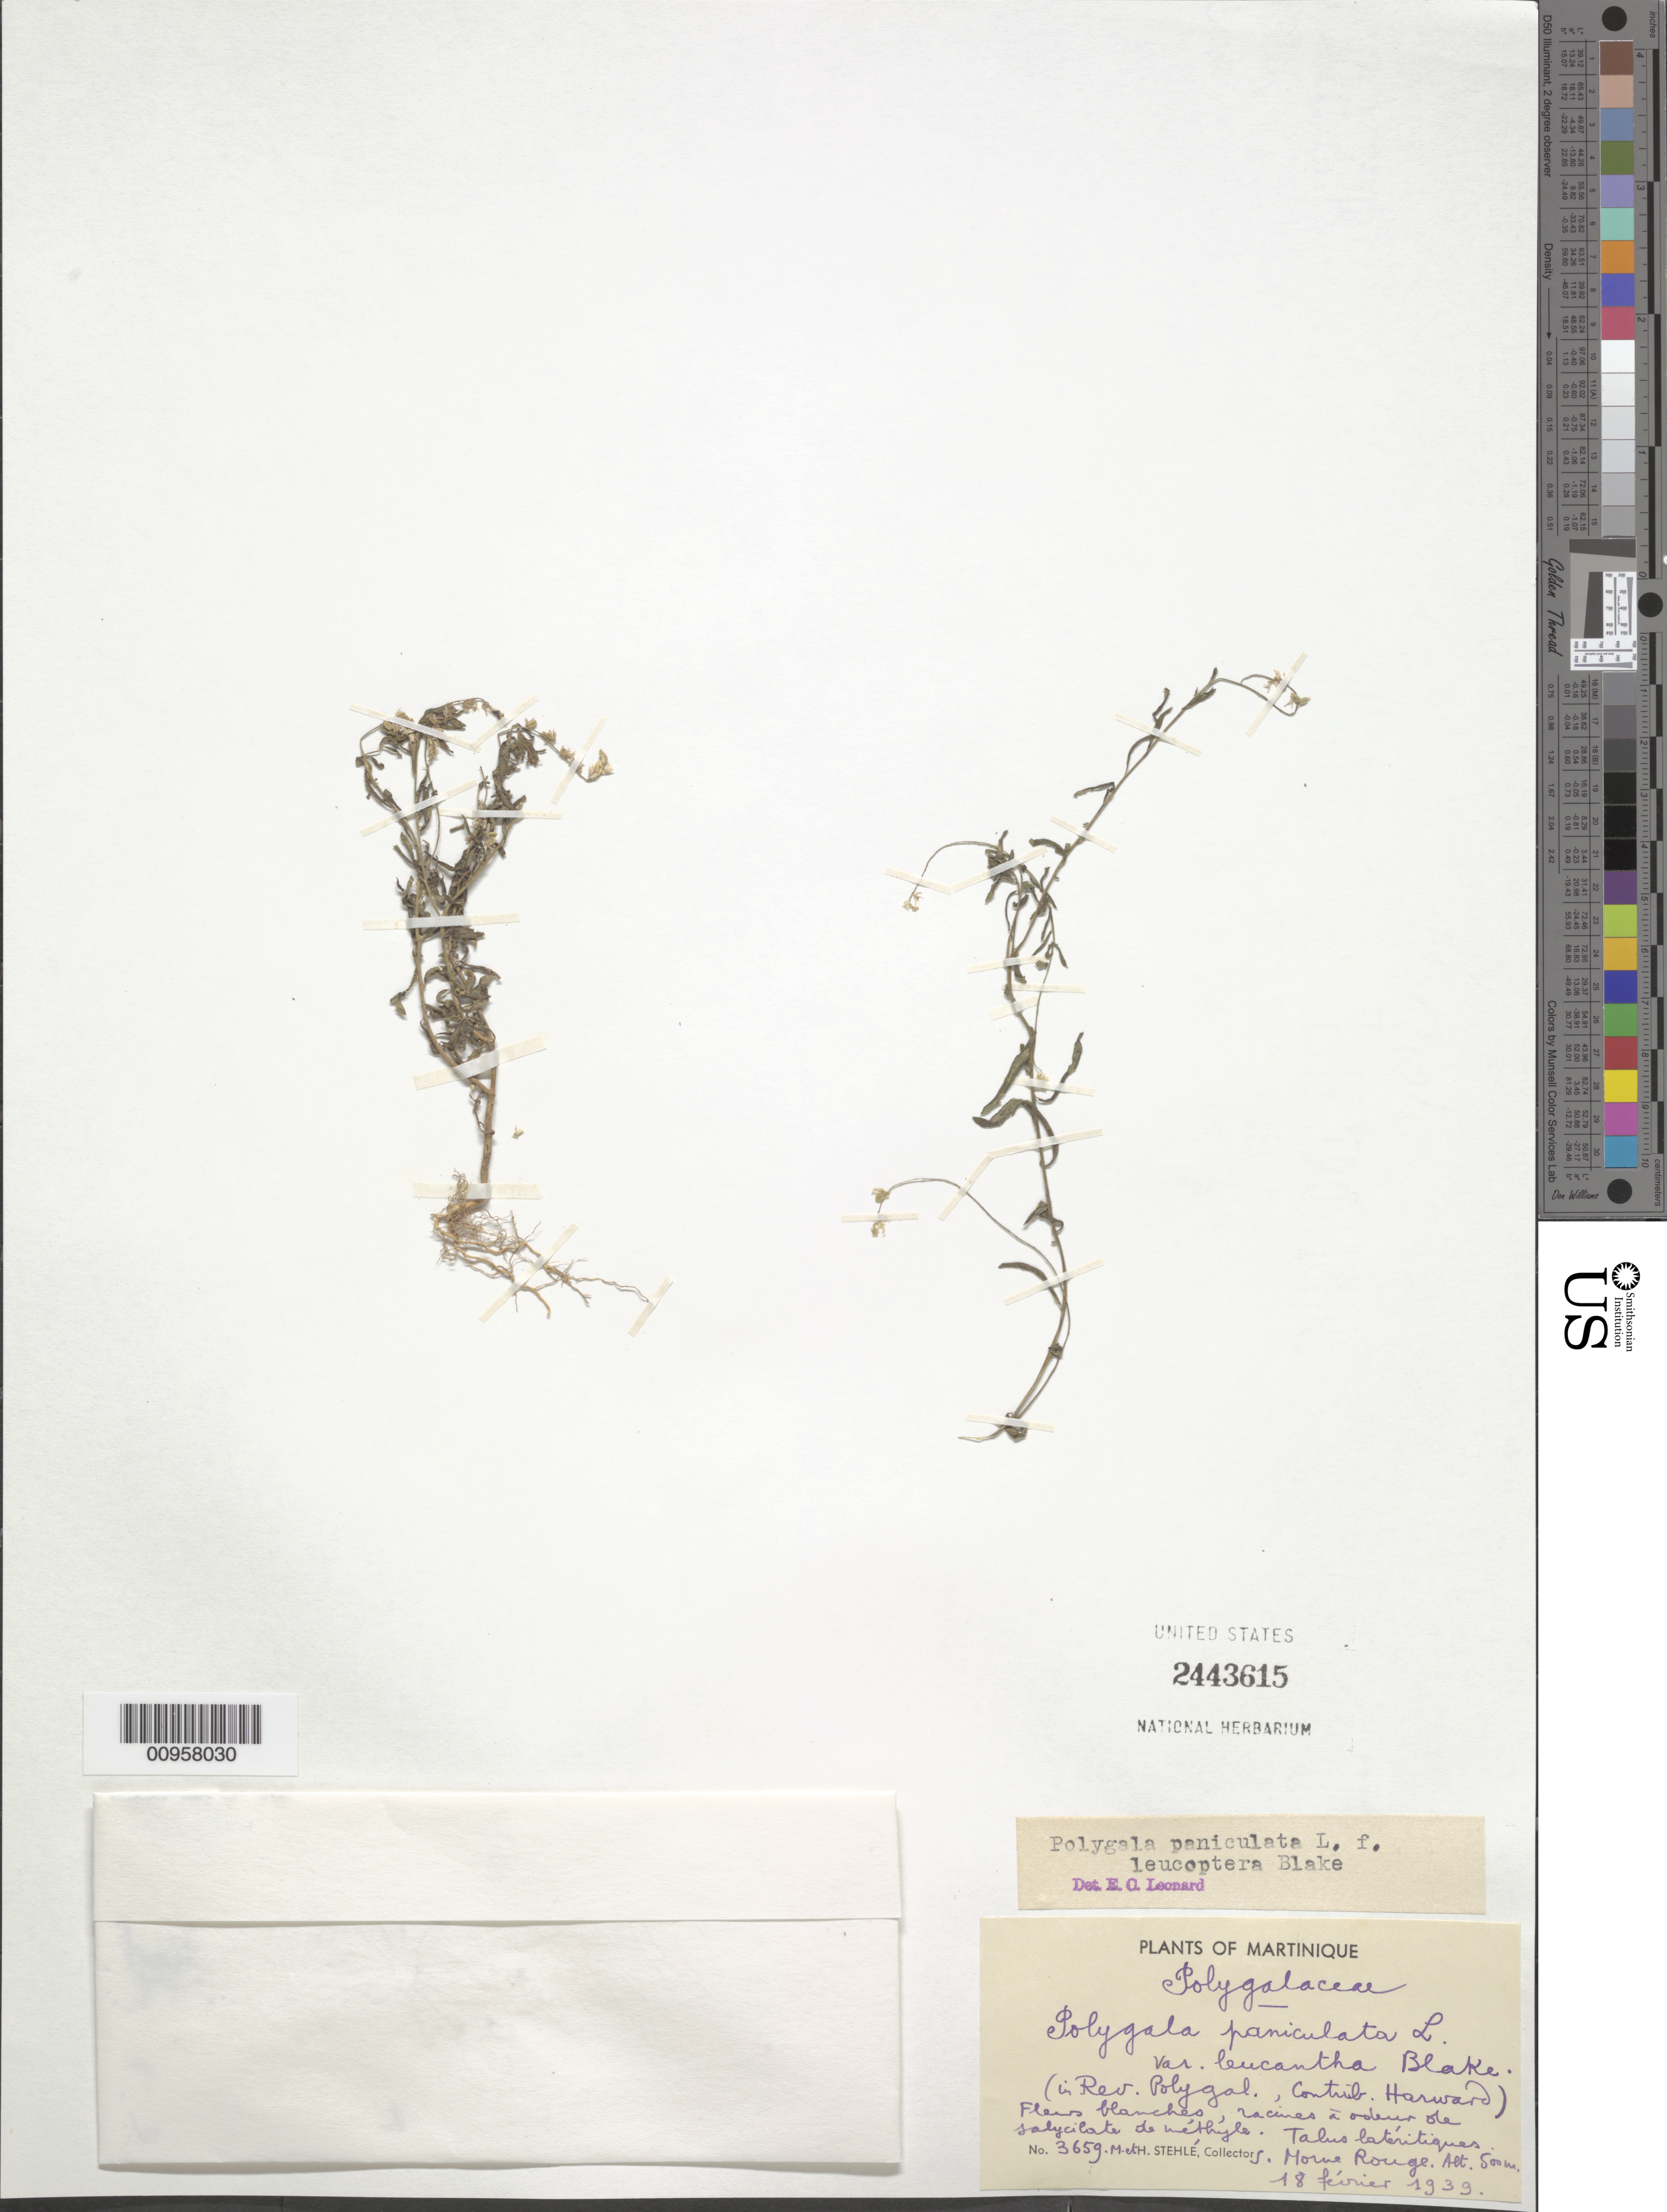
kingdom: Plantae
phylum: Tracheophyta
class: Magnoliopsida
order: Fabales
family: Polygalaceae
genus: Polygala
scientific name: Polygala paniculata f. leucoptera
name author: S.F. Blake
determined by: Leonard, Emery C., (US)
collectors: H. Stehlé & M. Stehlé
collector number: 3659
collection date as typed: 18 Feb 1939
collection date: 1939-02-18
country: Martinique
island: Martinique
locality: Morne Rouge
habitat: Talus latéritiques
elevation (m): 500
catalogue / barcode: US 2443615